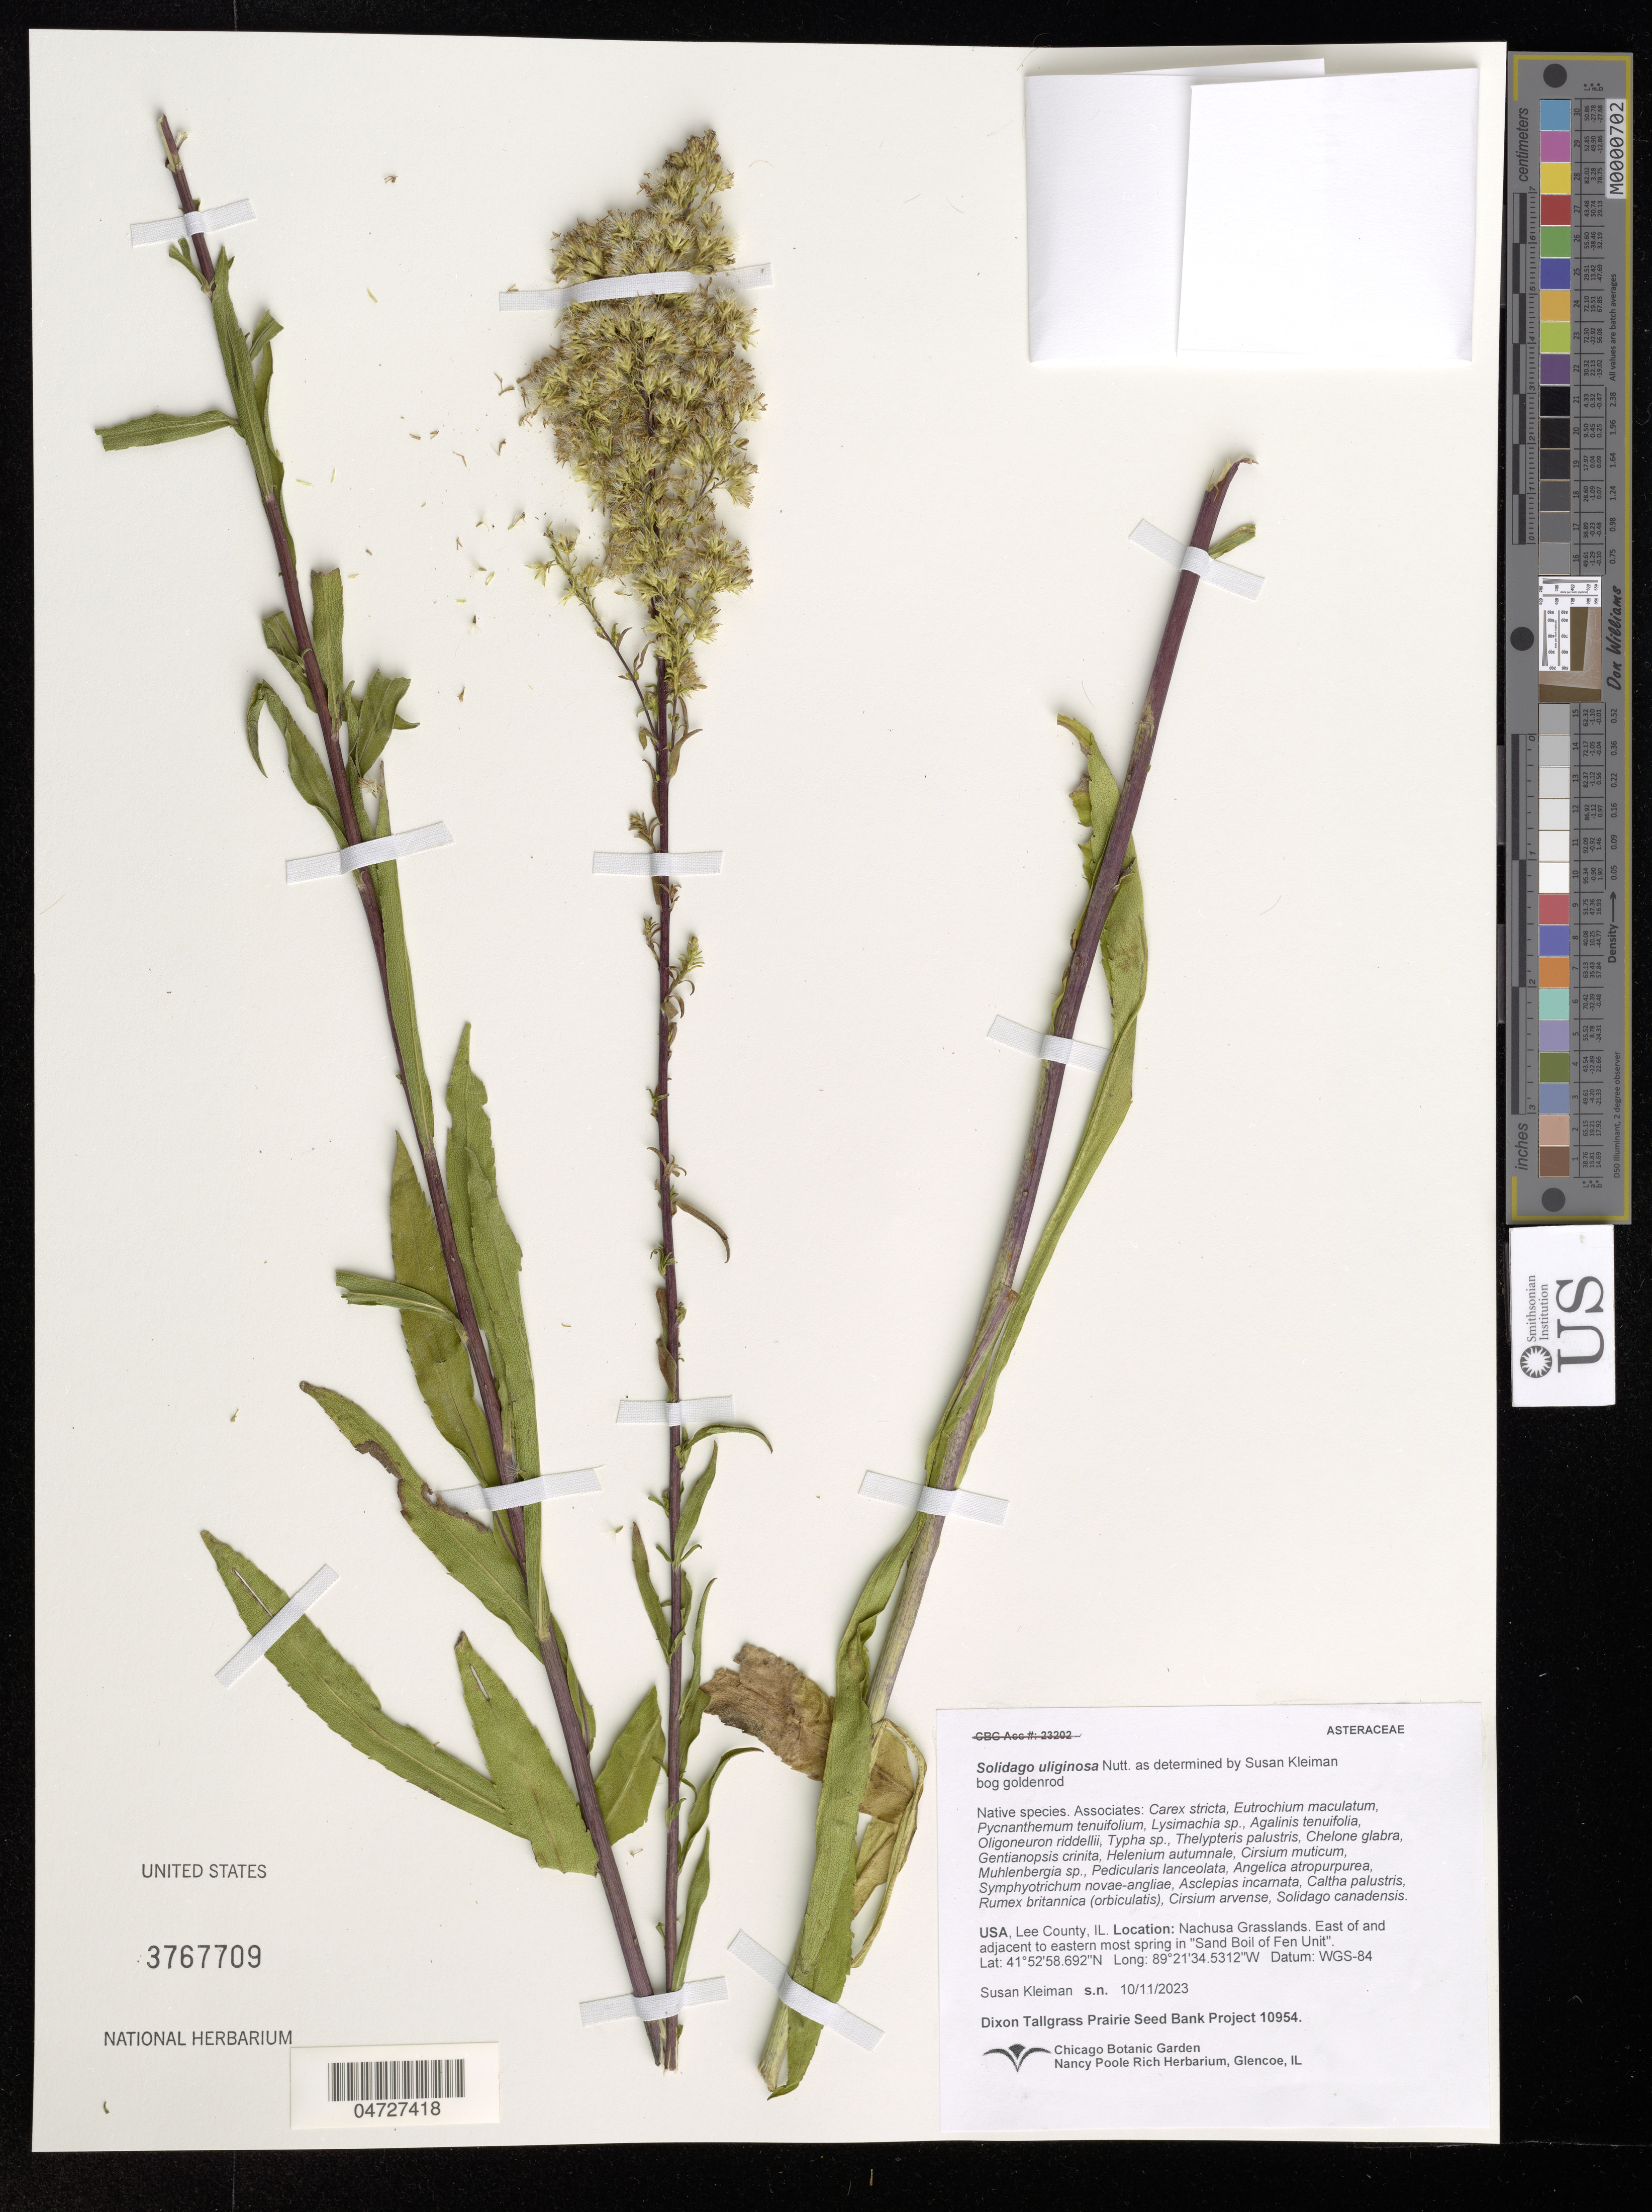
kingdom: Plantae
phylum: Tracheophyta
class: Magnoliopsida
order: Asterales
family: Asteraceae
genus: Solidago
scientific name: Solidago uliginosa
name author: Nutt.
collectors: S. Kleiman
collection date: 2023-11-10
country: United States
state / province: Illinois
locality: Lee County. Nachusa Grasslands. East of and adjacent to eastern most spring in "Sand Boil of Fen Unit".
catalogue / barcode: US 3767709